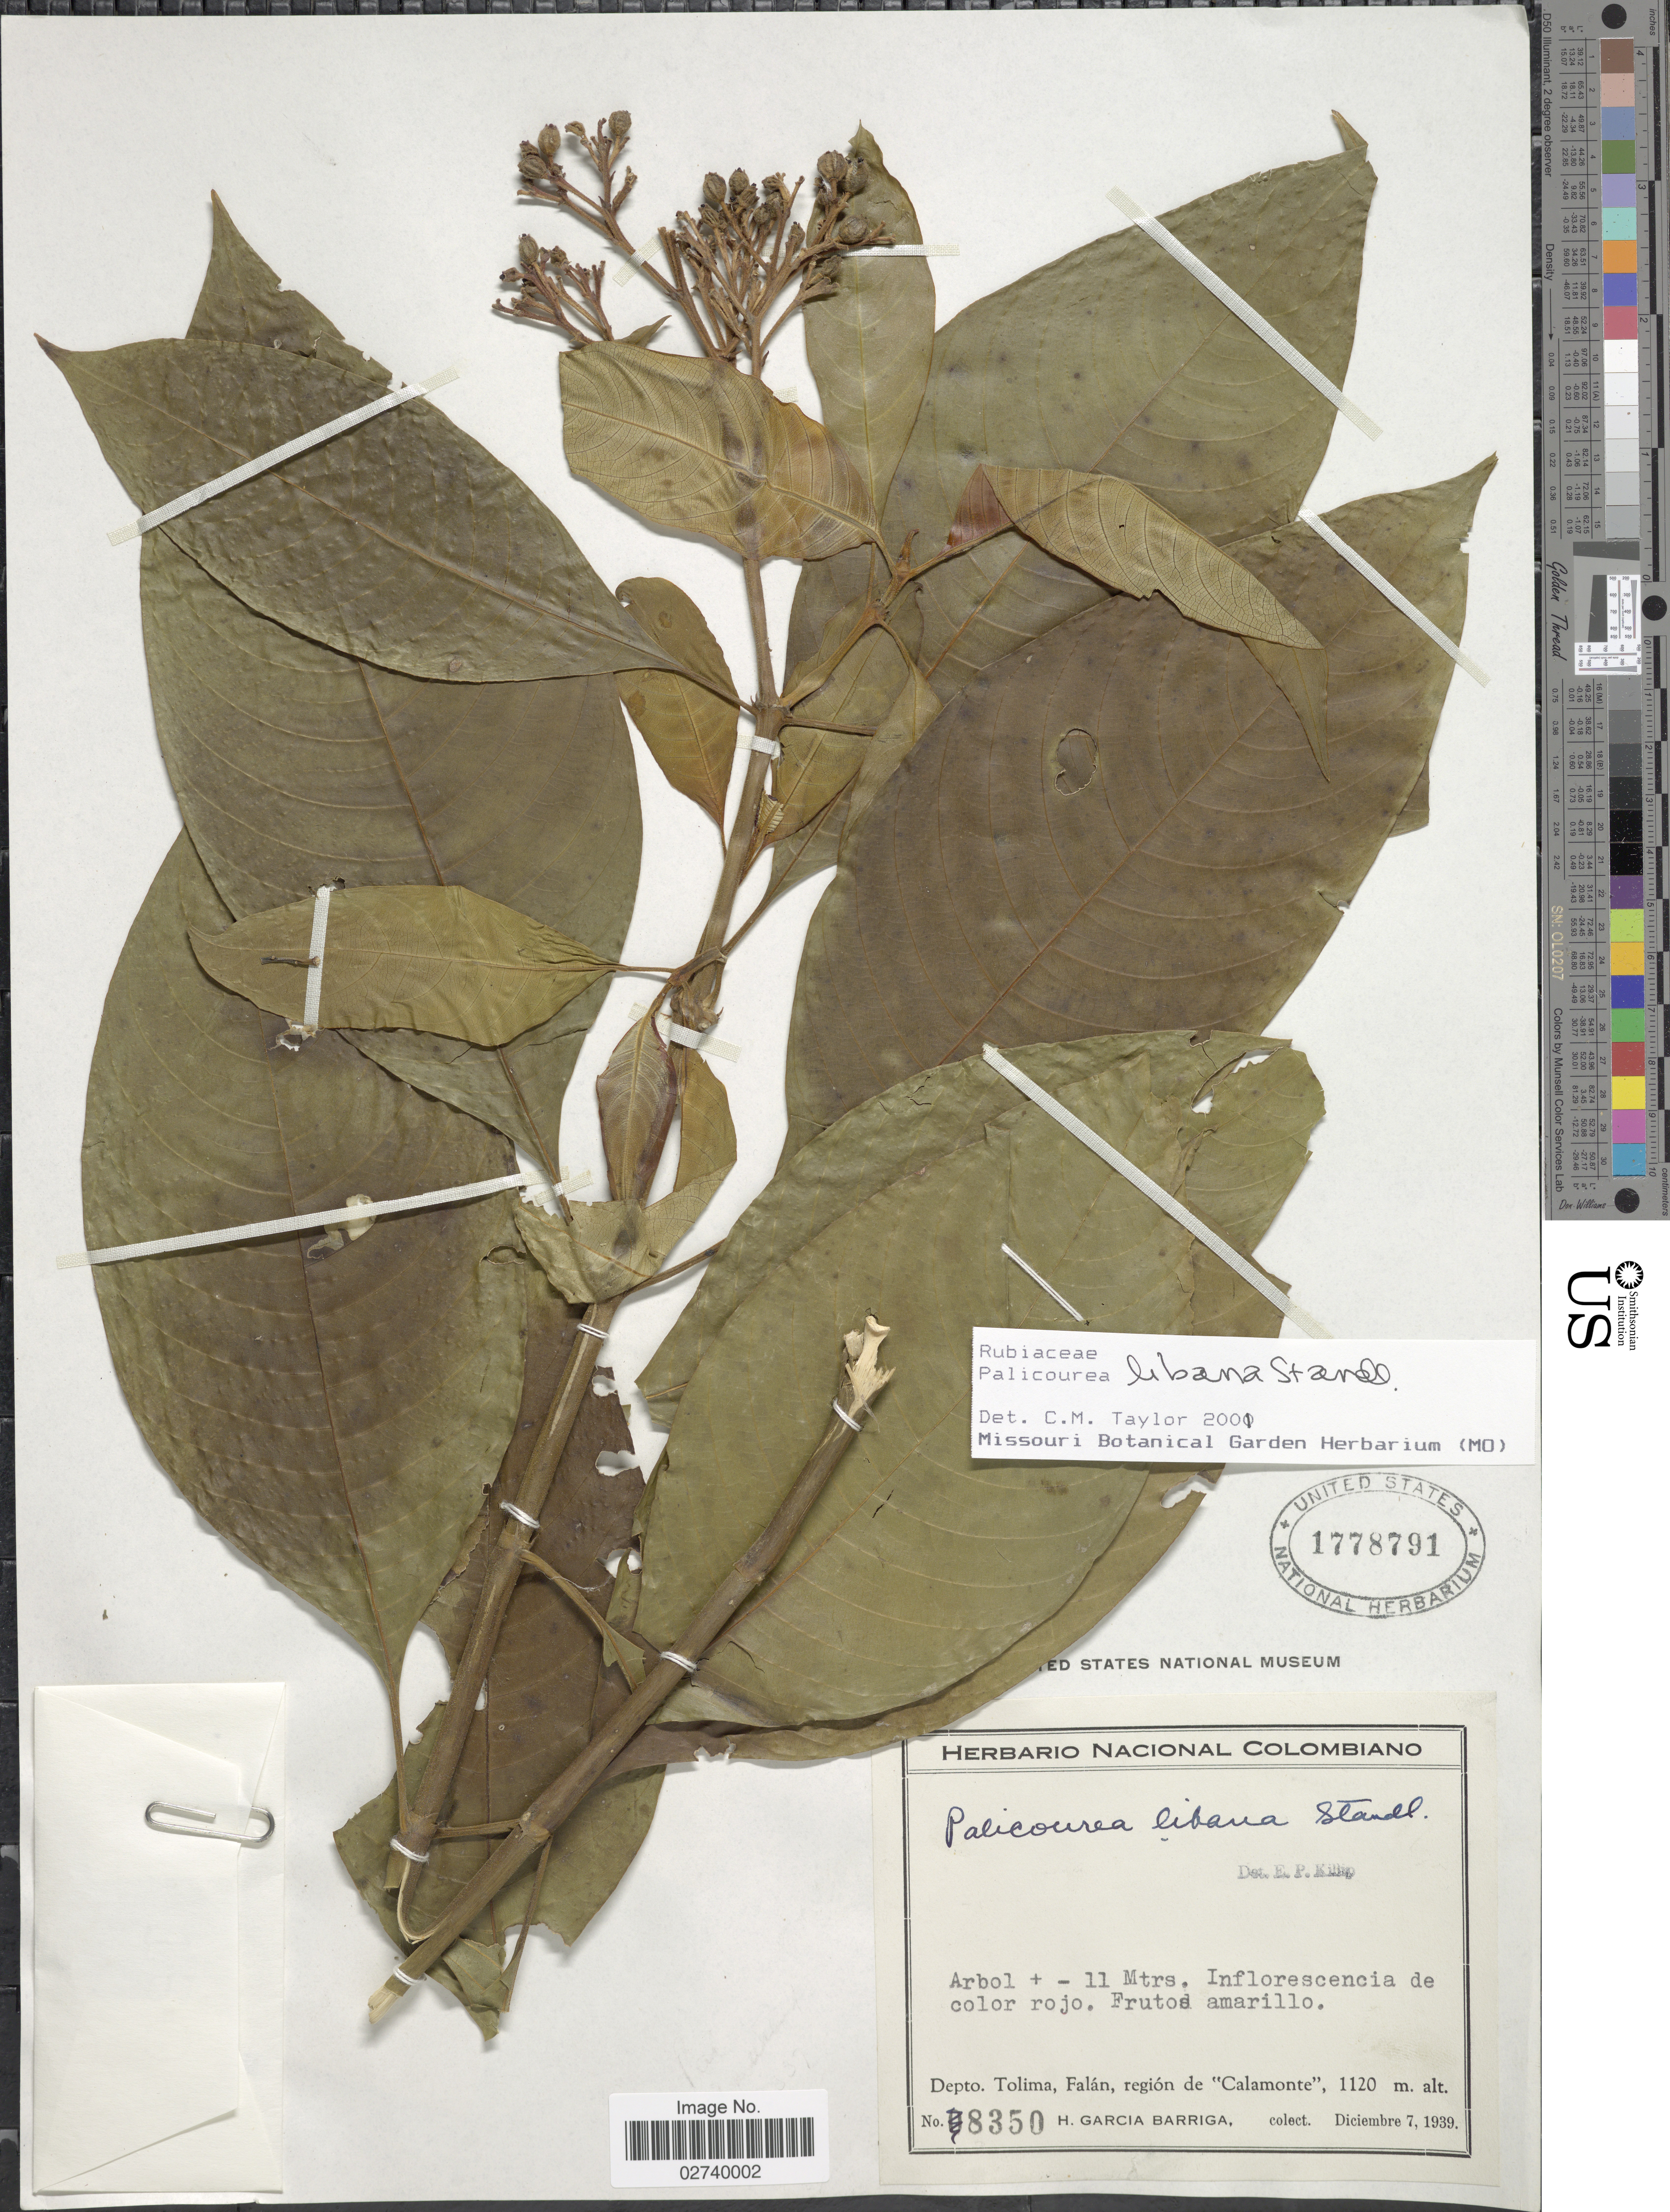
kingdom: Plantae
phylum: Tracheophyta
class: Magnoliopsida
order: Gentianales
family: Rubiaceae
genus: Palicourea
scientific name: Palicourea libana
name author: Standl.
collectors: H. García Barriga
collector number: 8350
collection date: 1939-12-07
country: Colombia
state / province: Tolima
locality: Falán, región de "Calamonte"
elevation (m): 1120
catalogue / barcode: US 1778791